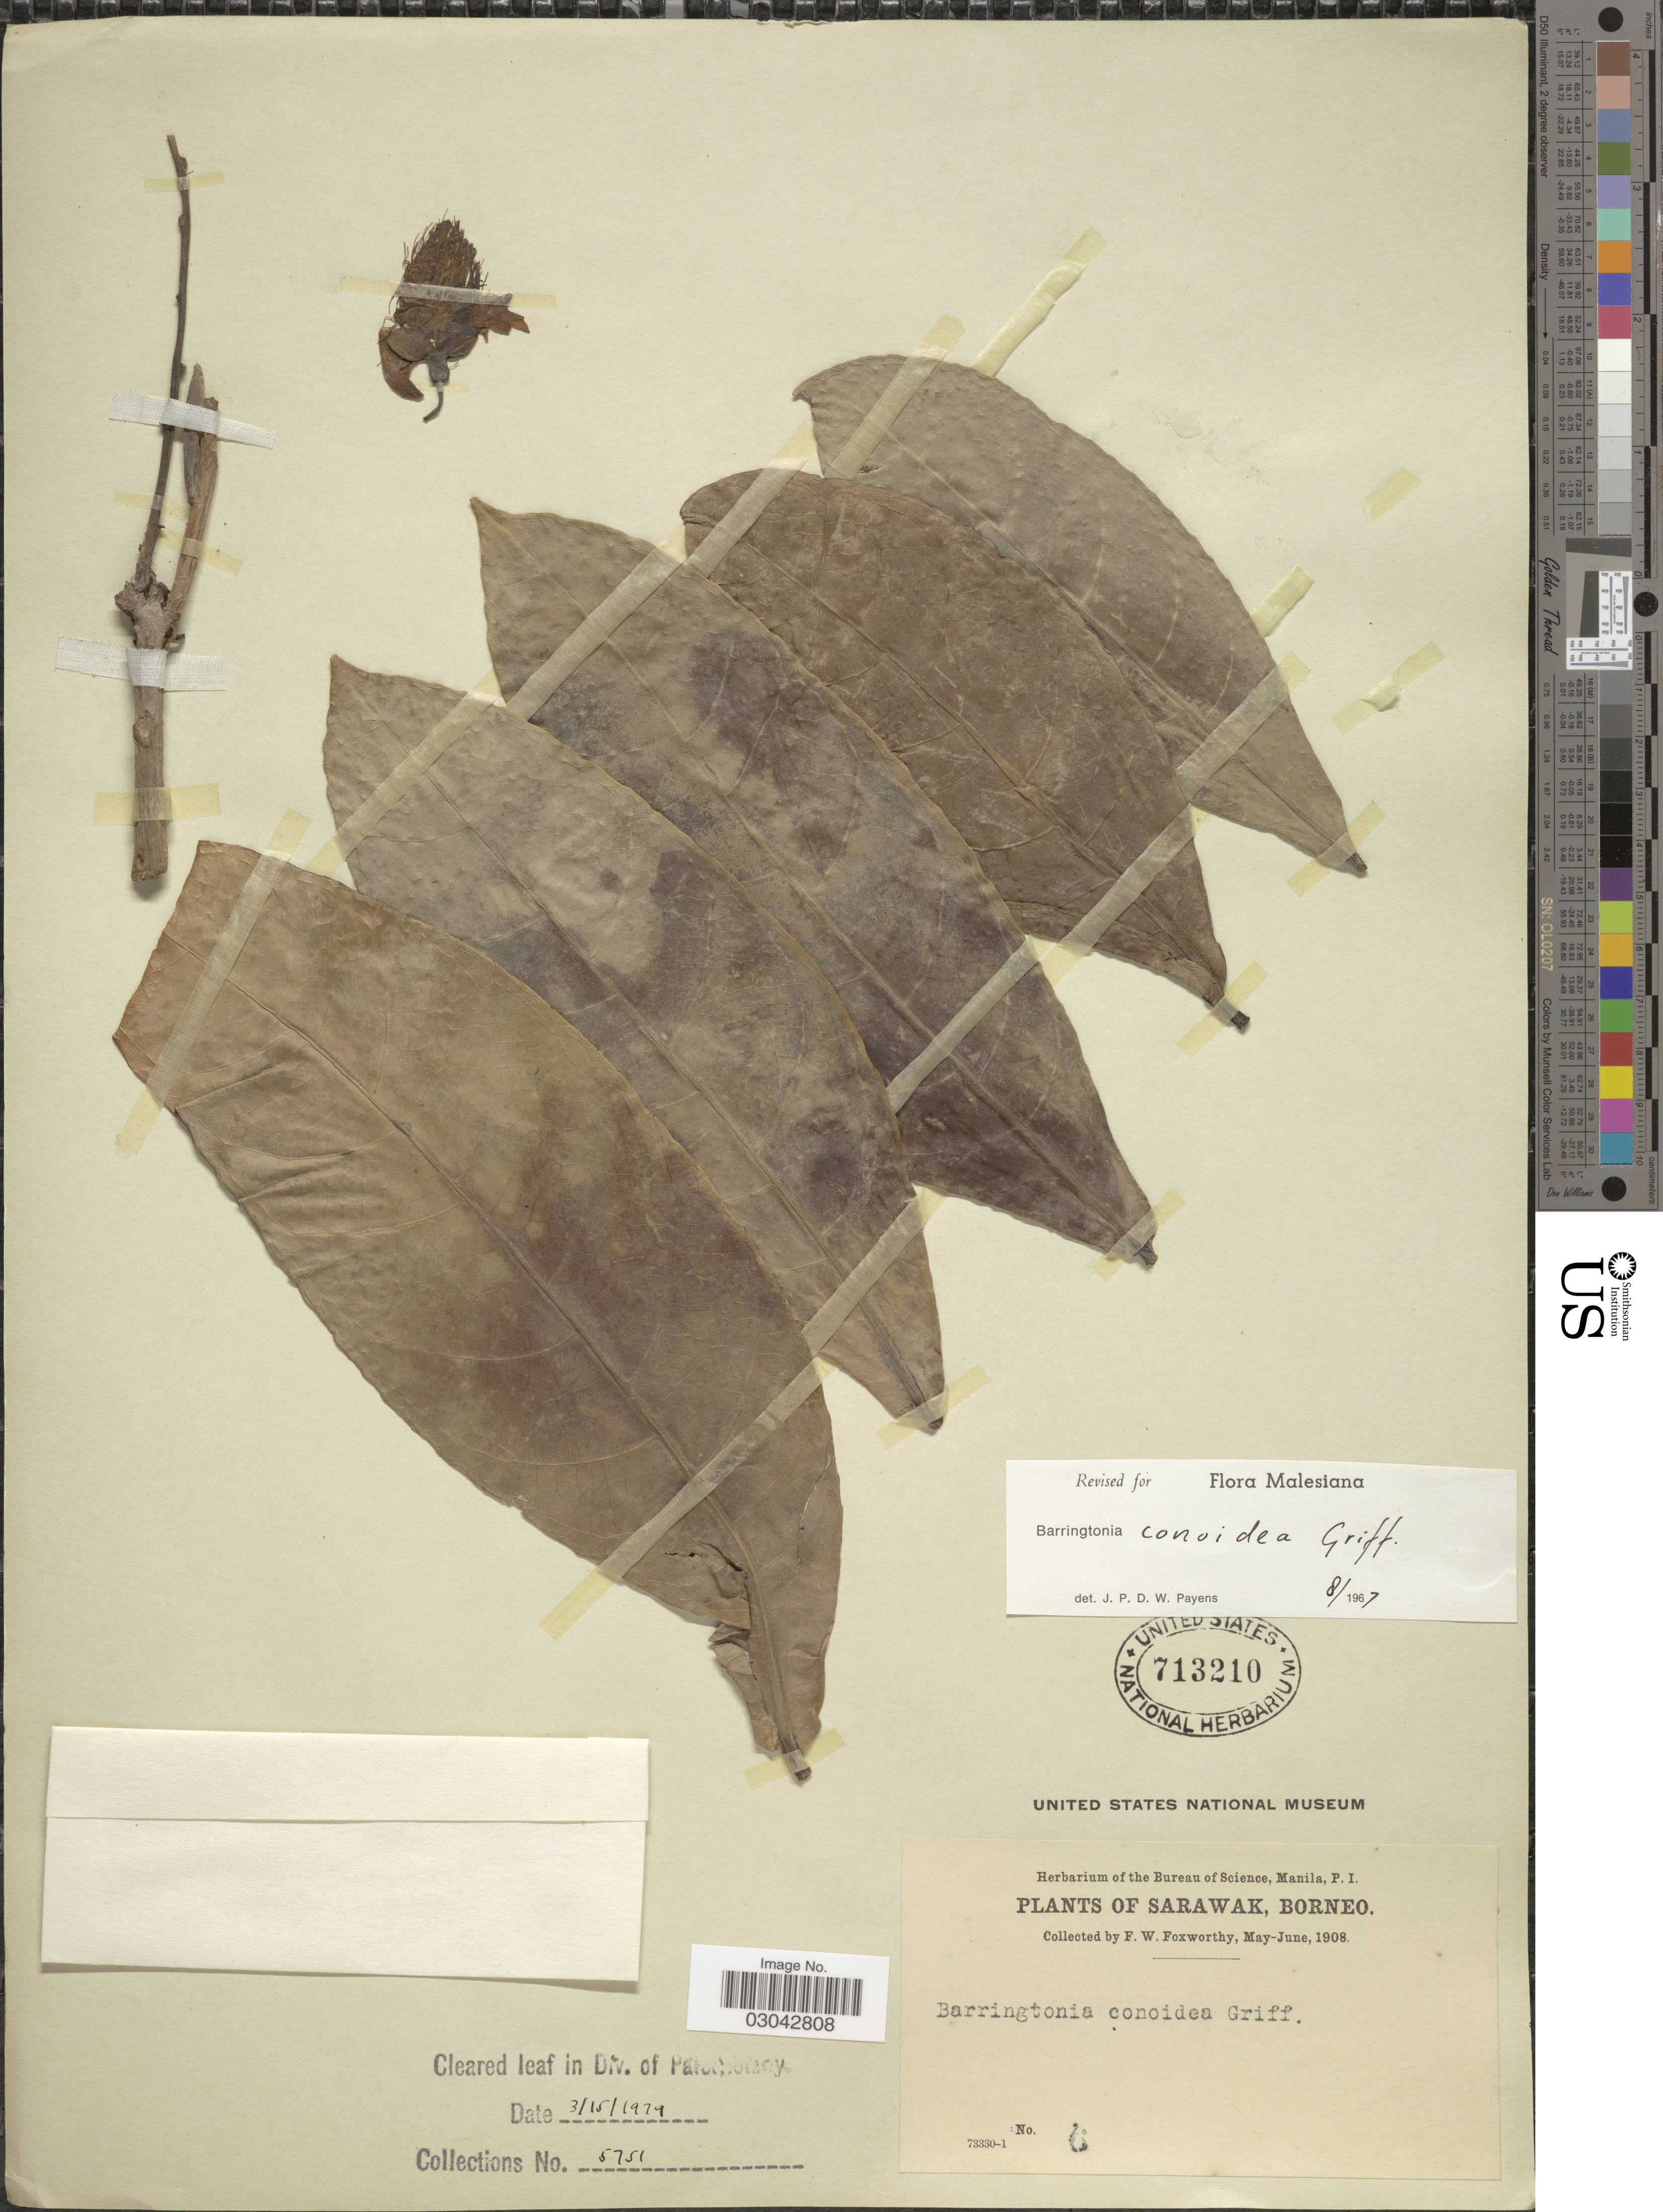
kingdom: Plantae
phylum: Tracheophyta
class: Magnoliopsida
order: Ericales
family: Lecythidaceae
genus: Barringtonia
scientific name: Barringtonia conoidea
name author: Griff.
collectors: F. W. Foxworthy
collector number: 6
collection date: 1908-05/1908-06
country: Malaysia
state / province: Sarawak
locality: Borneo.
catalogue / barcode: US 713210